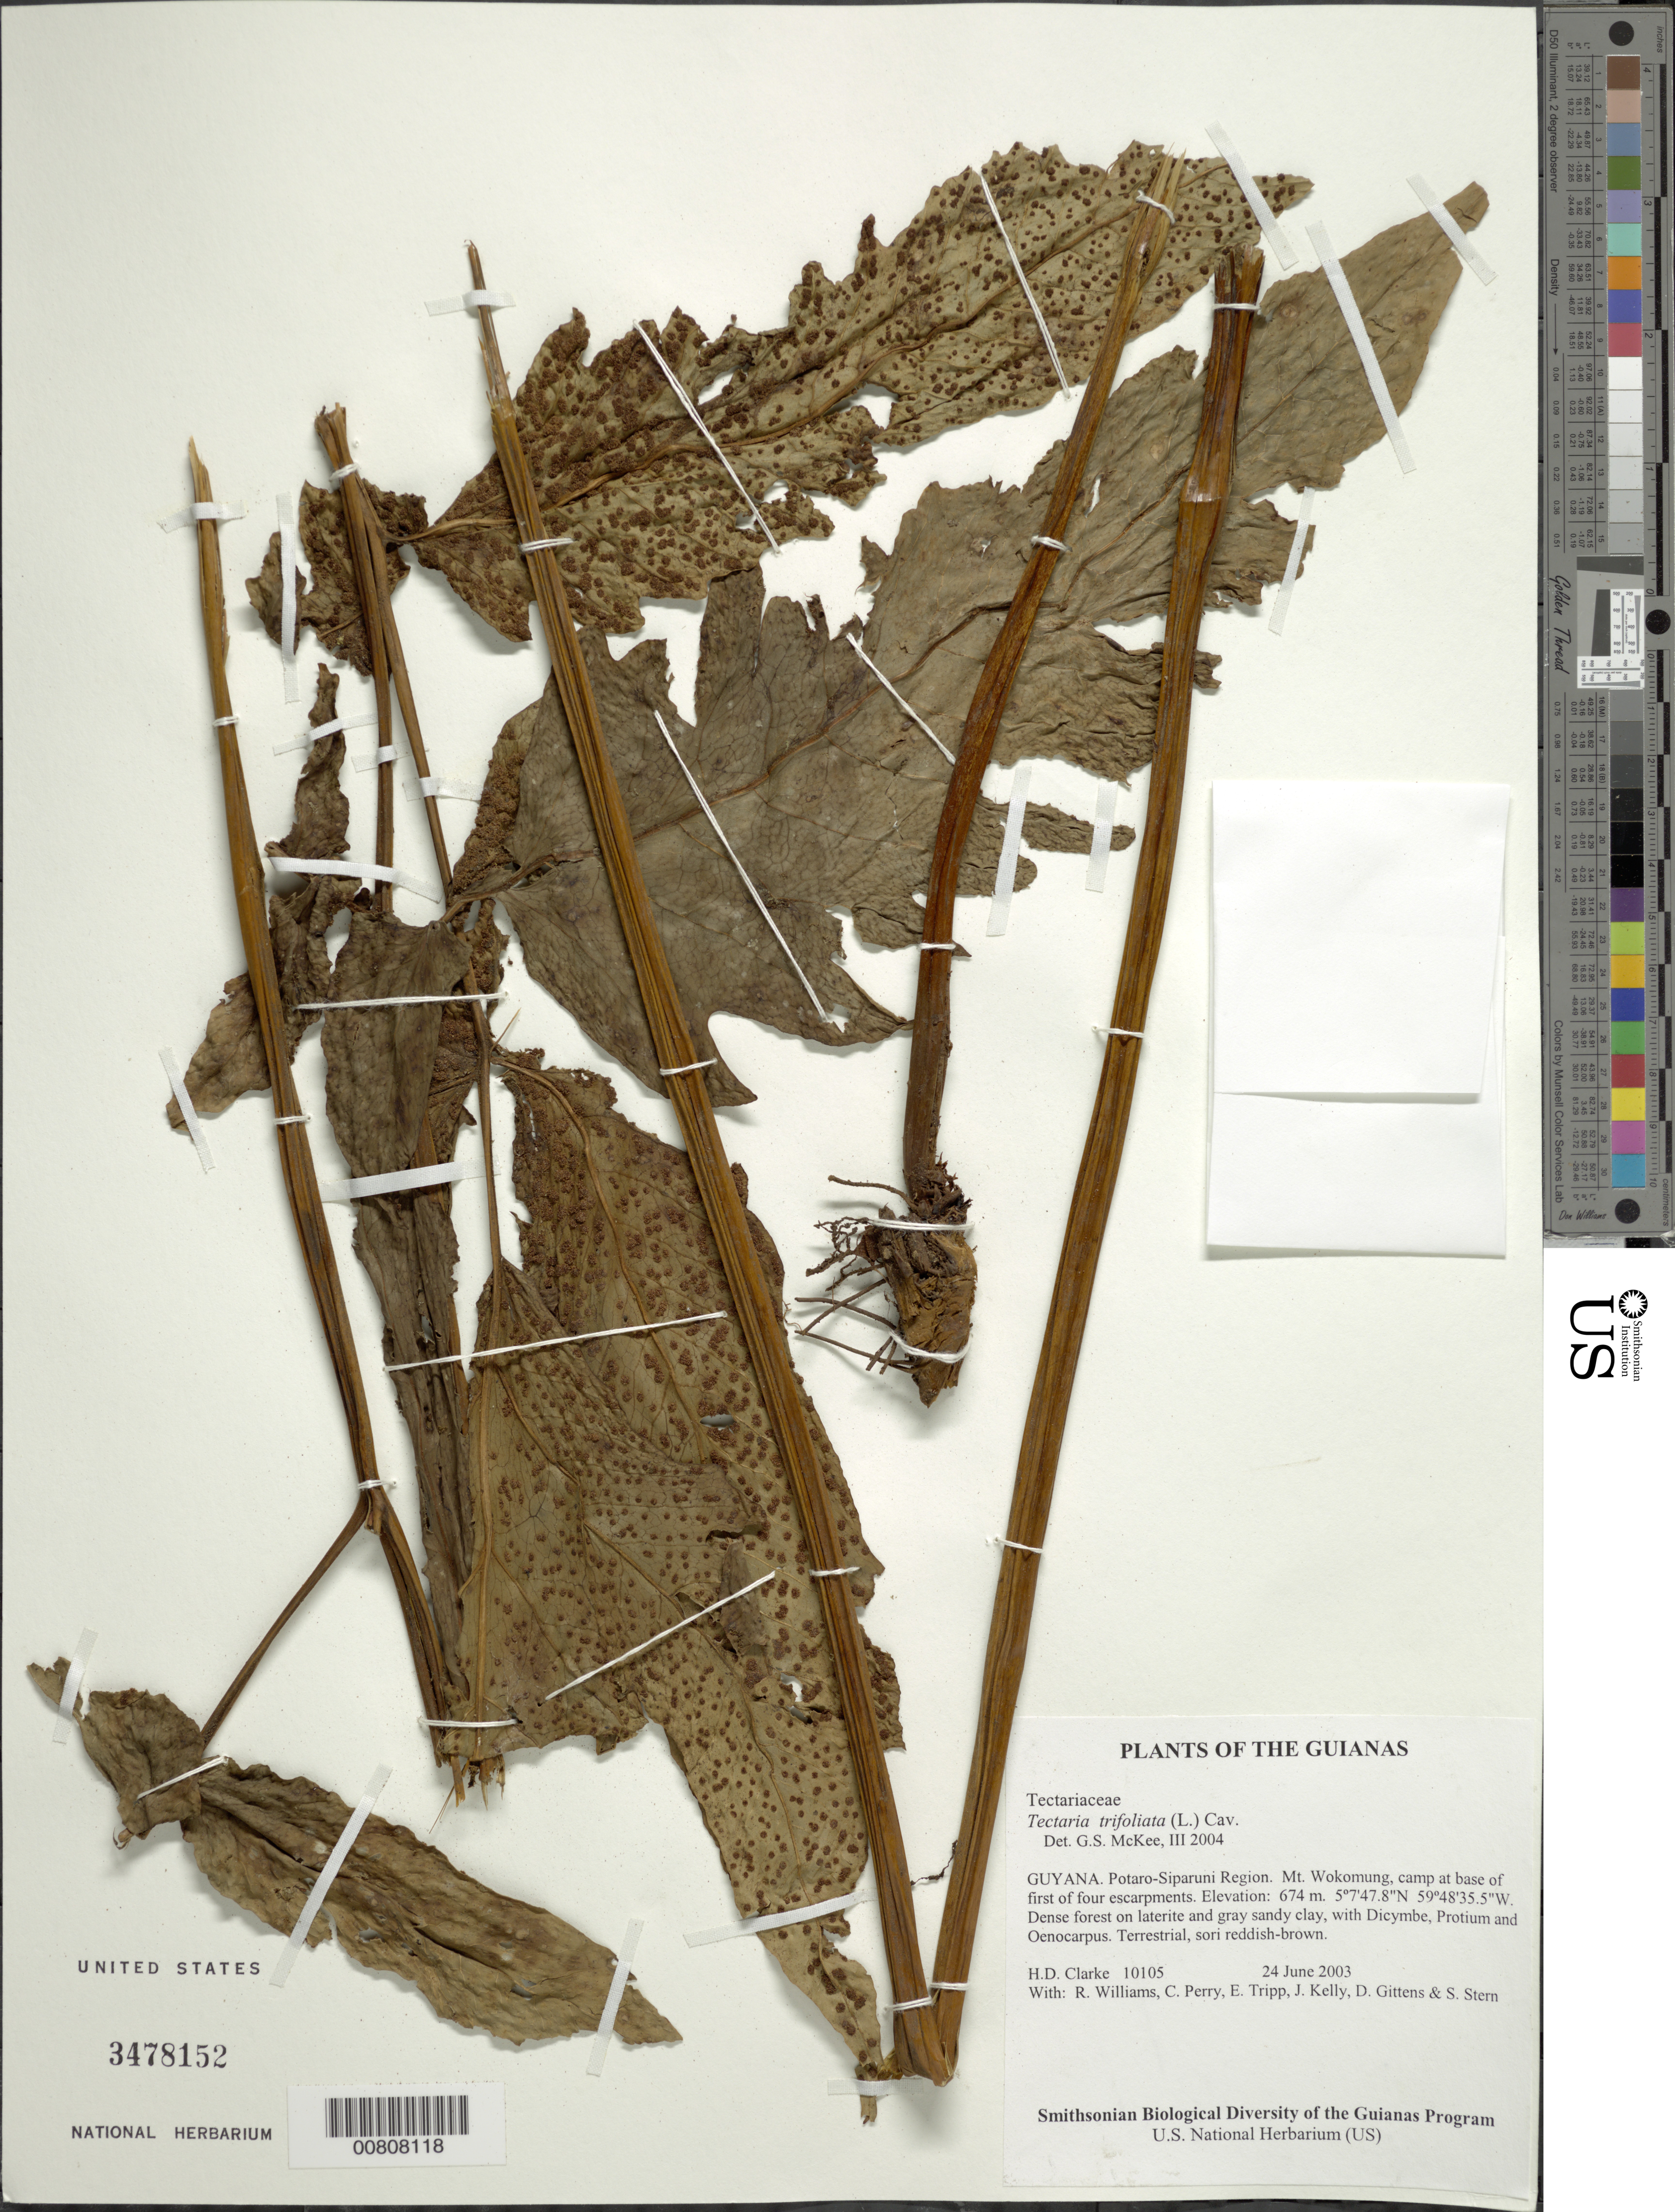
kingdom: Plantae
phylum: Tracheophyta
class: Polypodiopsida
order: Polypodiales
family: Tectariaceae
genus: Tectaria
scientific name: Tectaria trifoliata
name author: (L.) Cav.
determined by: McKee, G. S., (US), NMNH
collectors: H. D. Clarke, R. Williams, C. Perry, E. Tripp, J. Kelly, D. Gittens & S. R. Stern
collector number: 10105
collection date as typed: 24 June 2003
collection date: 2003-06-24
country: Guyana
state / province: Potaro-Siparuni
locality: Mt. Wokomung, camp at base of first of four escarpments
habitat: Dense forest on laterite and gray sandy clay, with Dicymbe, Protium and Oenocarpus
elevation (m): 674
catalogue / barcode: US 3478152